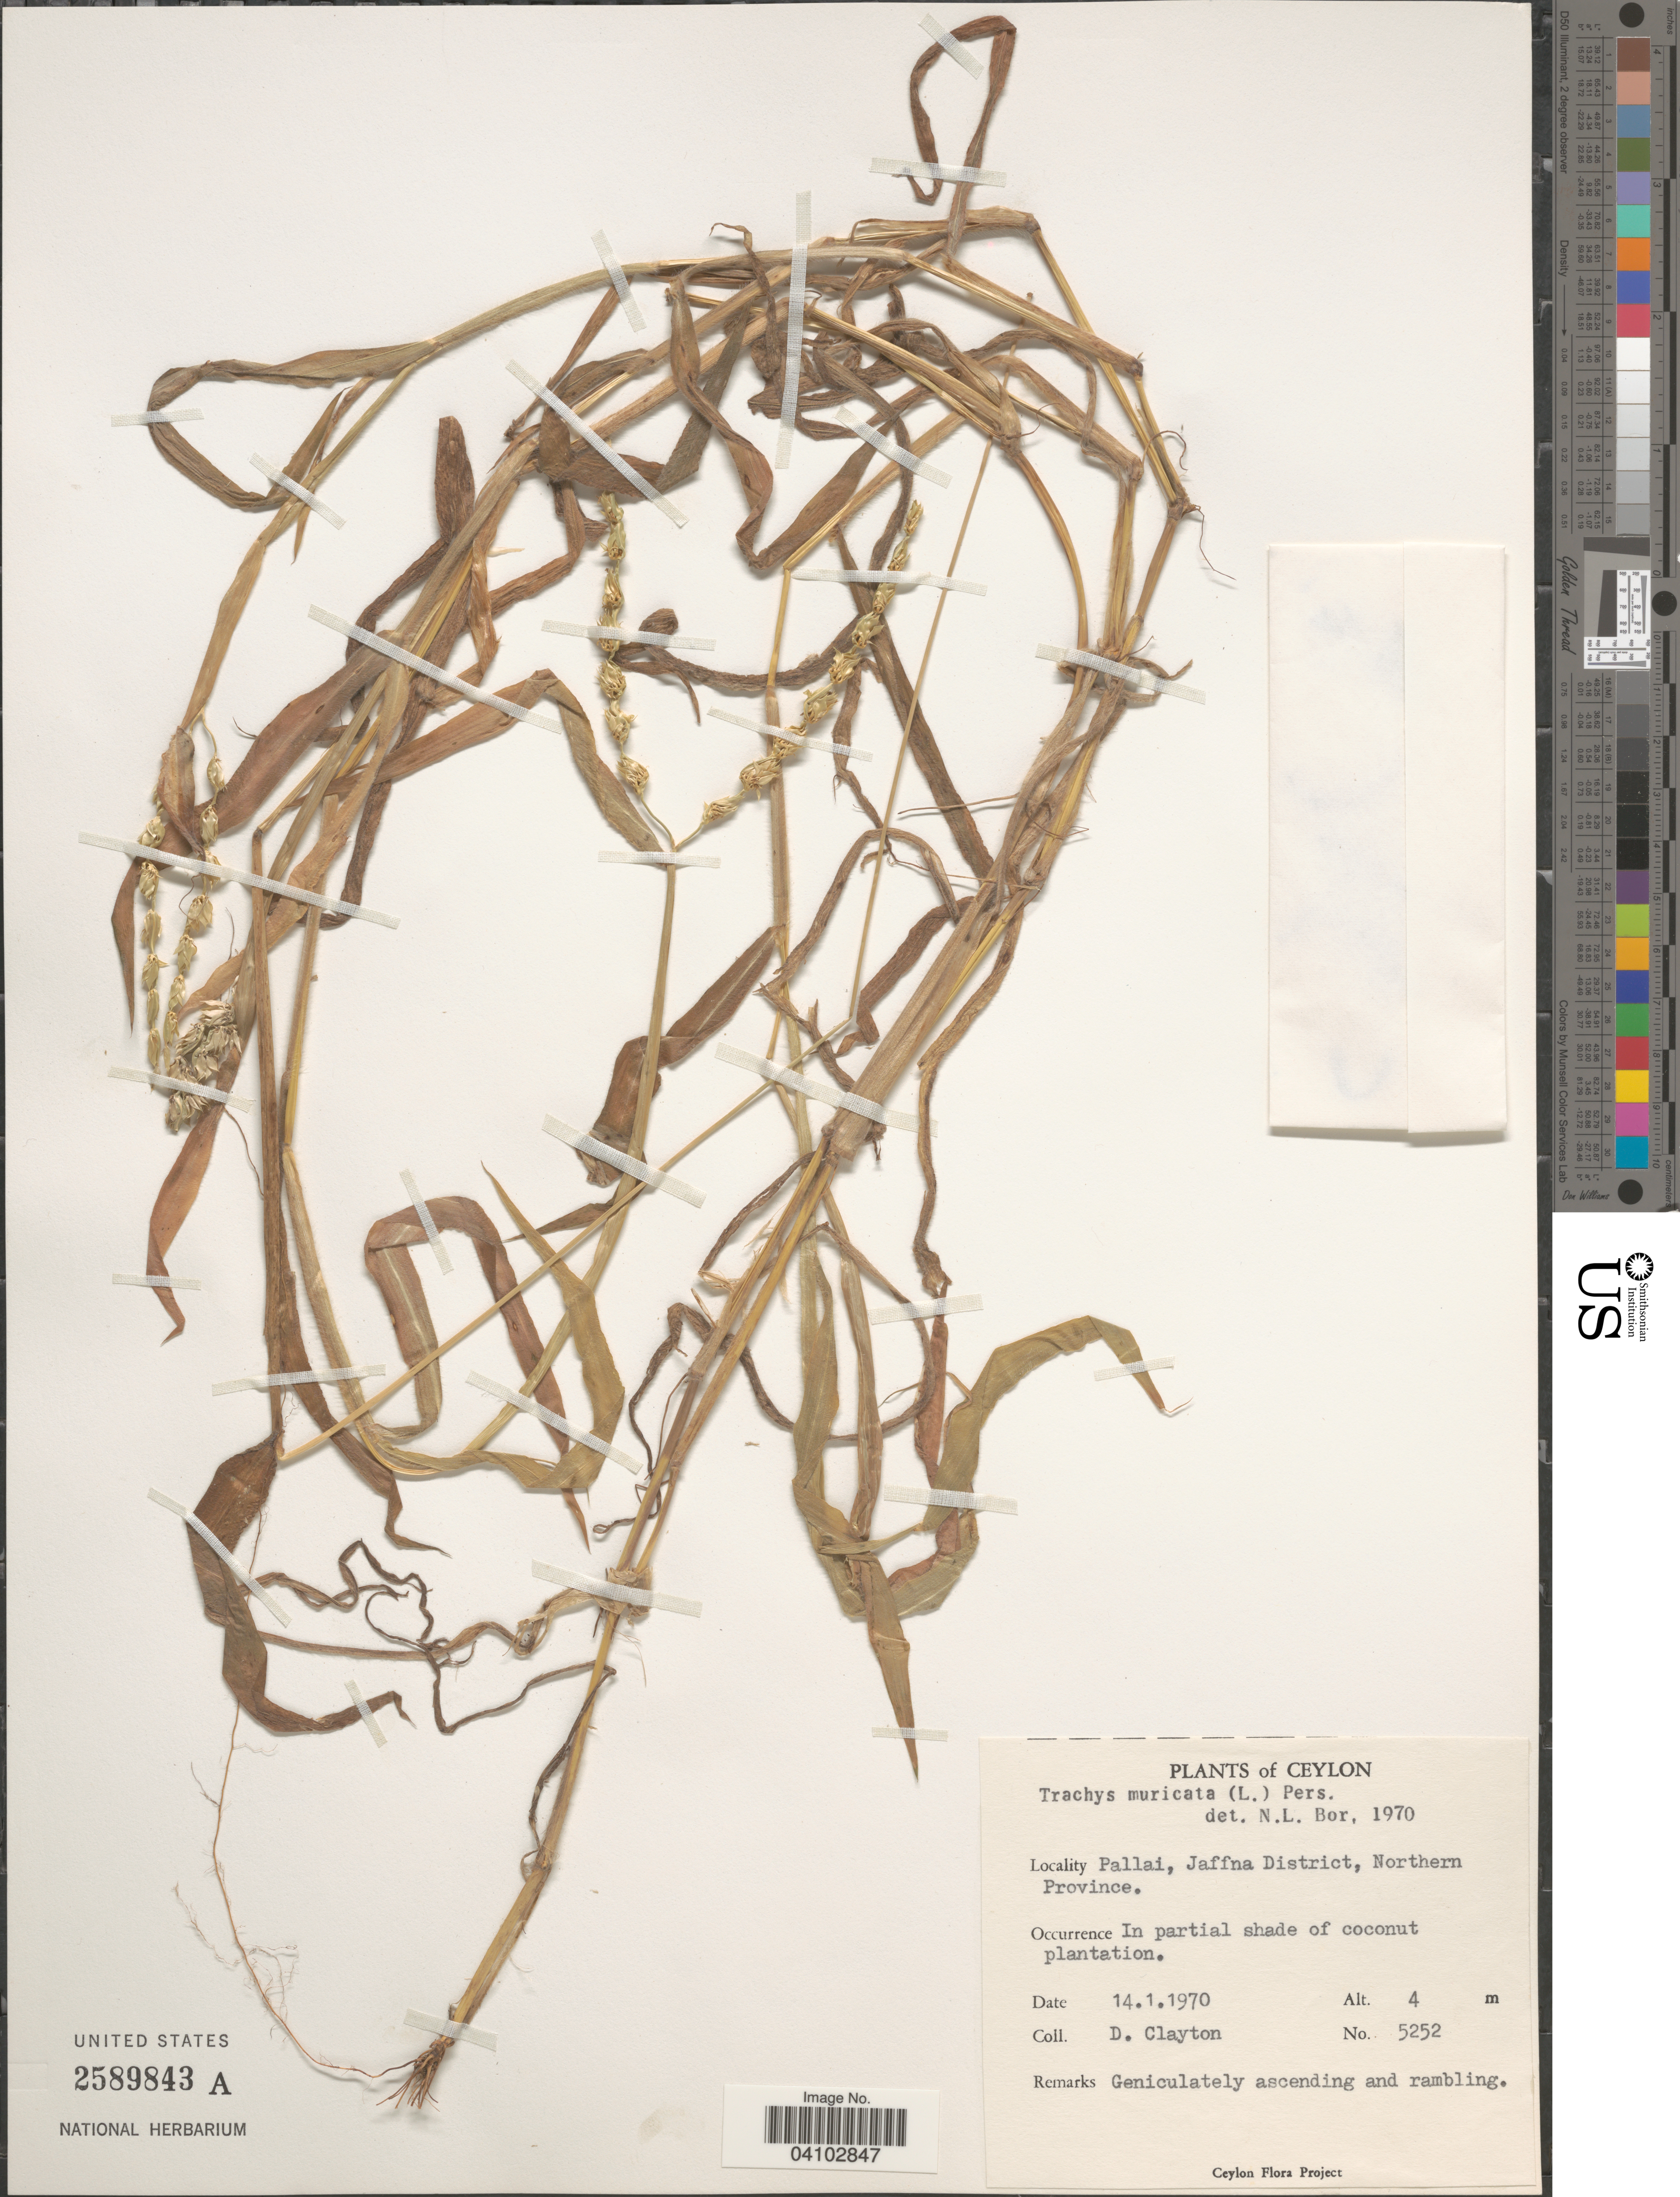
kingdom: Plantae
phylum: Tracheophyta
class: Liliopsida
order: Poales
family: Poaceae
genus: Trachys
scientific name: Trachys muricata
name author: (L.) Pers.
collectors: D. Clayton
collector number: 5252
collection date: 1970-01-14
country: Sri Lanka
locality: Ceylon. Pallai, Jaffna District, Northern Province.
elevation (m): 4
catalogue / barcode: US 2589843A